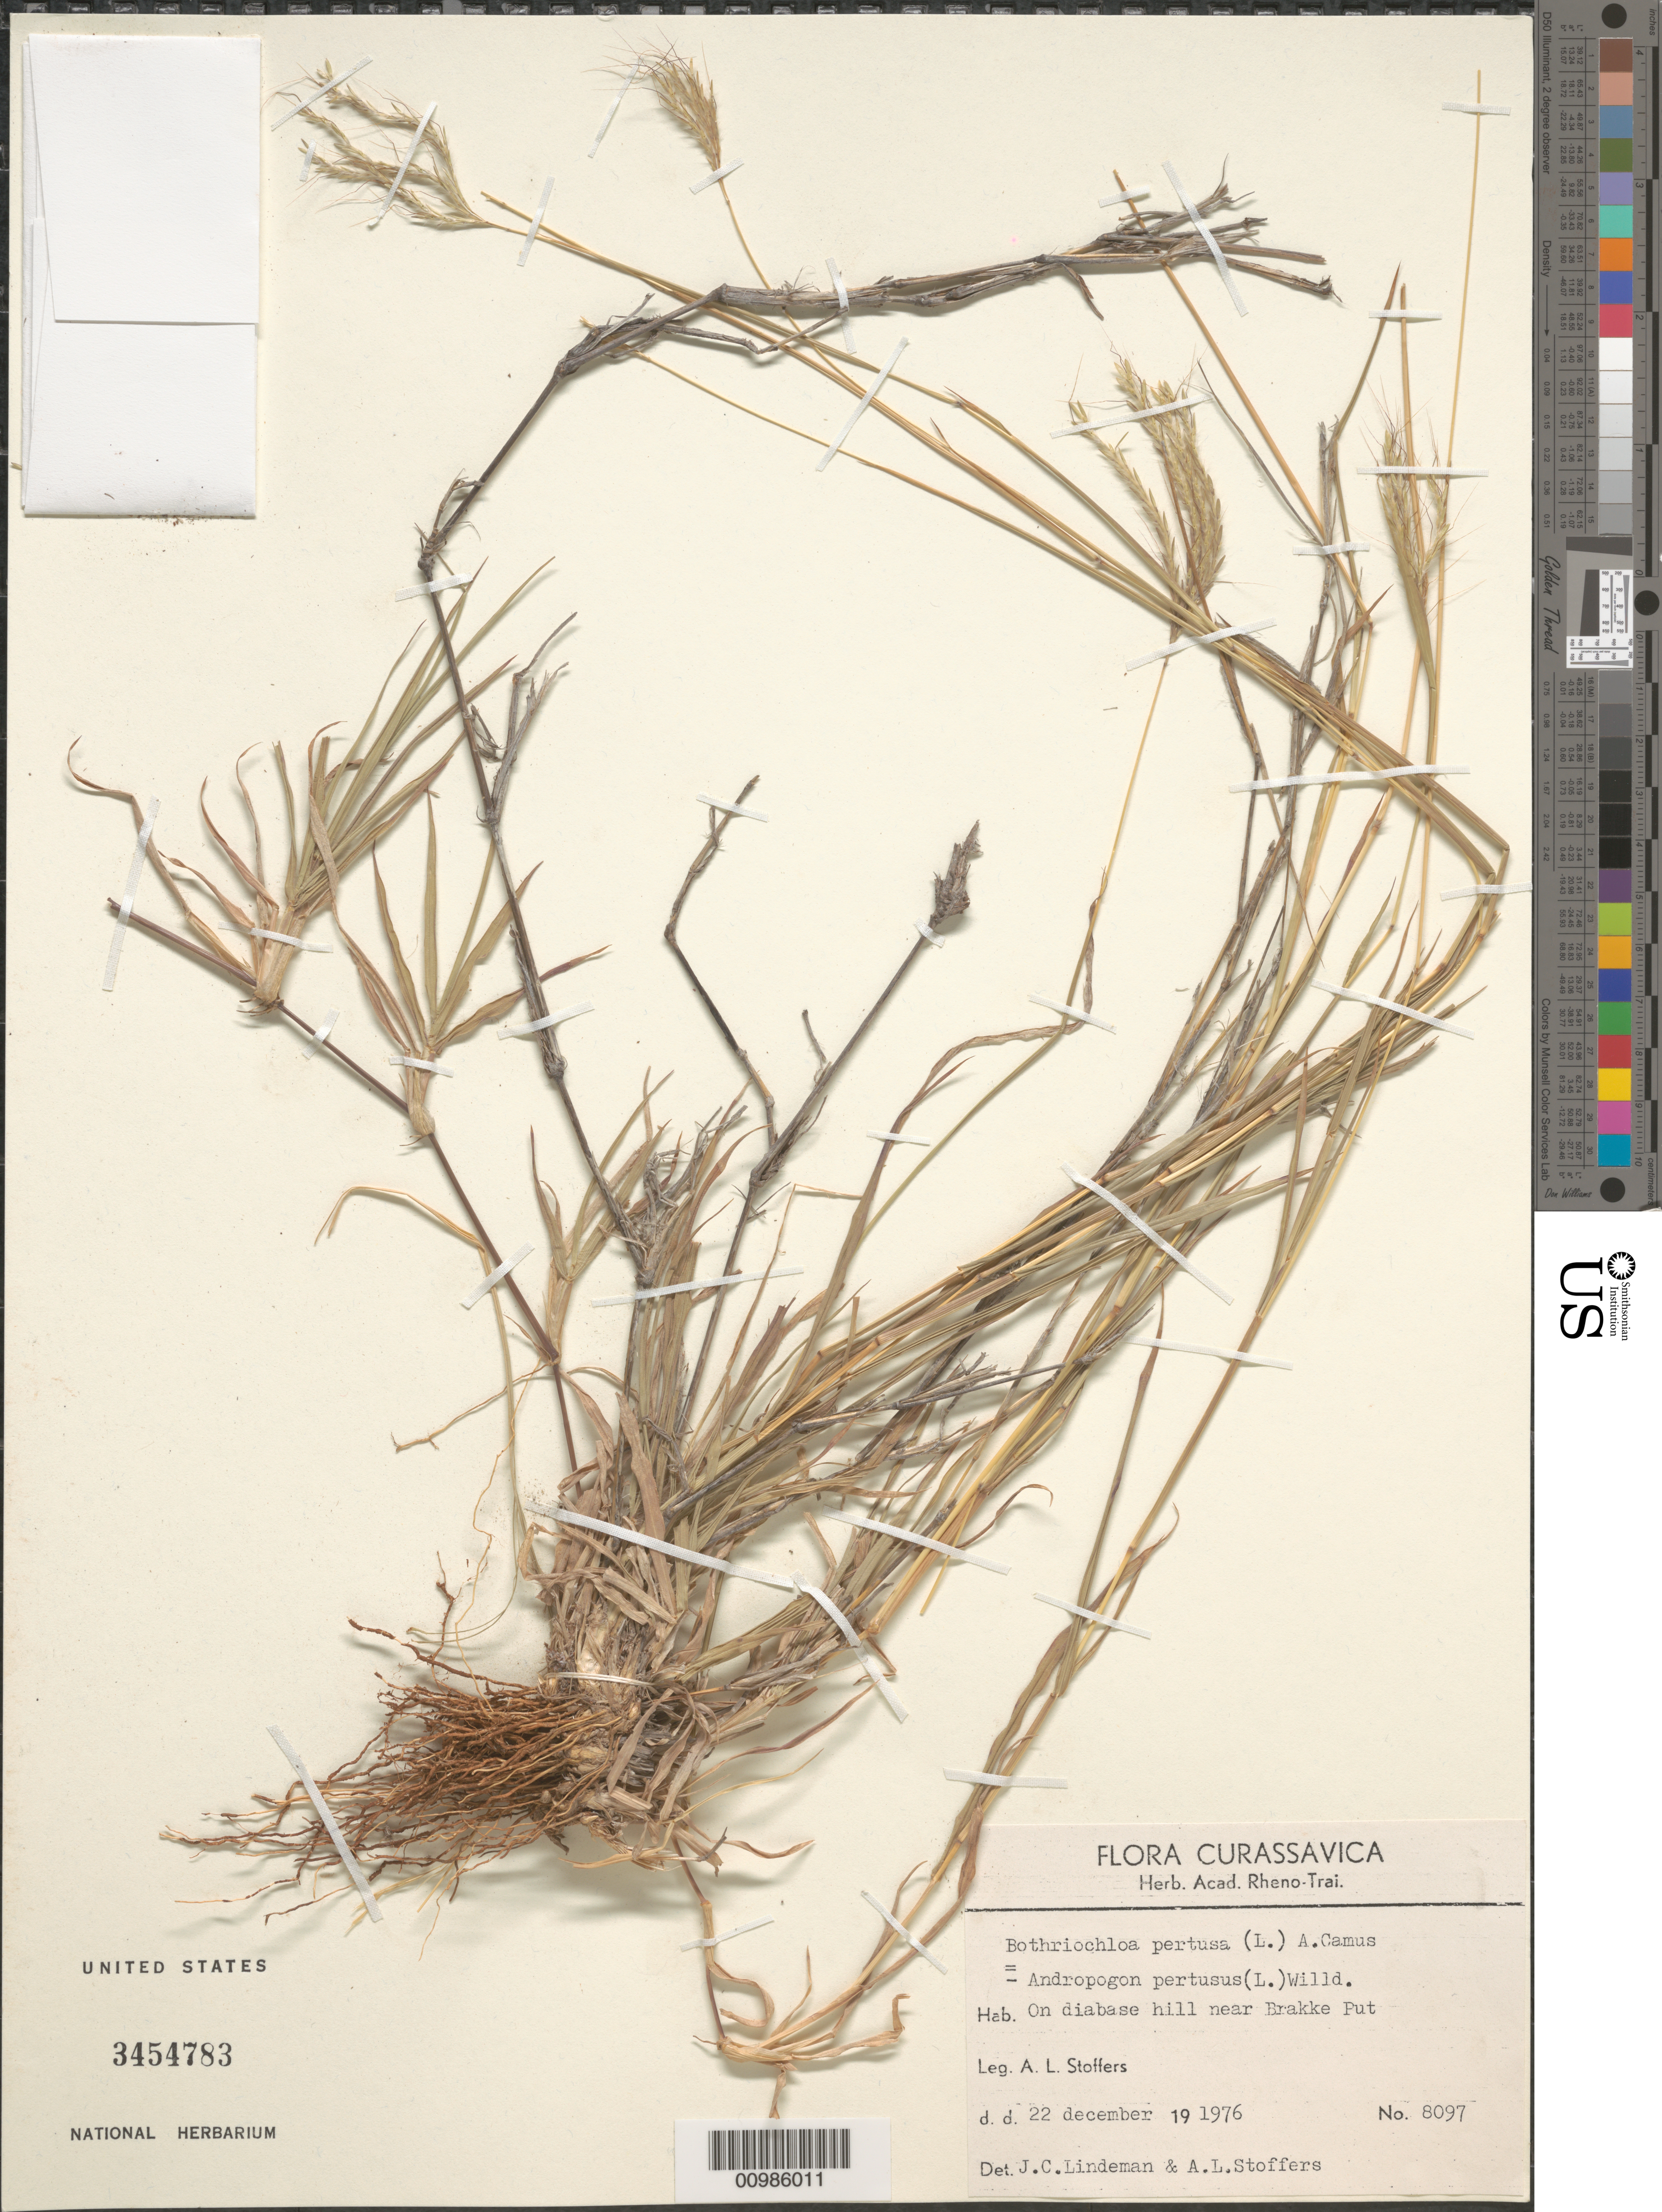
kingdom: Plantae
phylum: Tracheophyta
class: Liliopsida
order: Poales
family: Poaceae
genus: Bothriochloa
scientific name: Bothriochloa pertusa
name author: (L.) A. Camus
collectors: A. Stoffers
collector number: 8097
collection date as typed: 22 Dec 1976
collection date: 1976-12-22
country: Curaçao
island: Curaçao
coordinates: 0 N, 0 E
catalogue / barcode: US 3454783